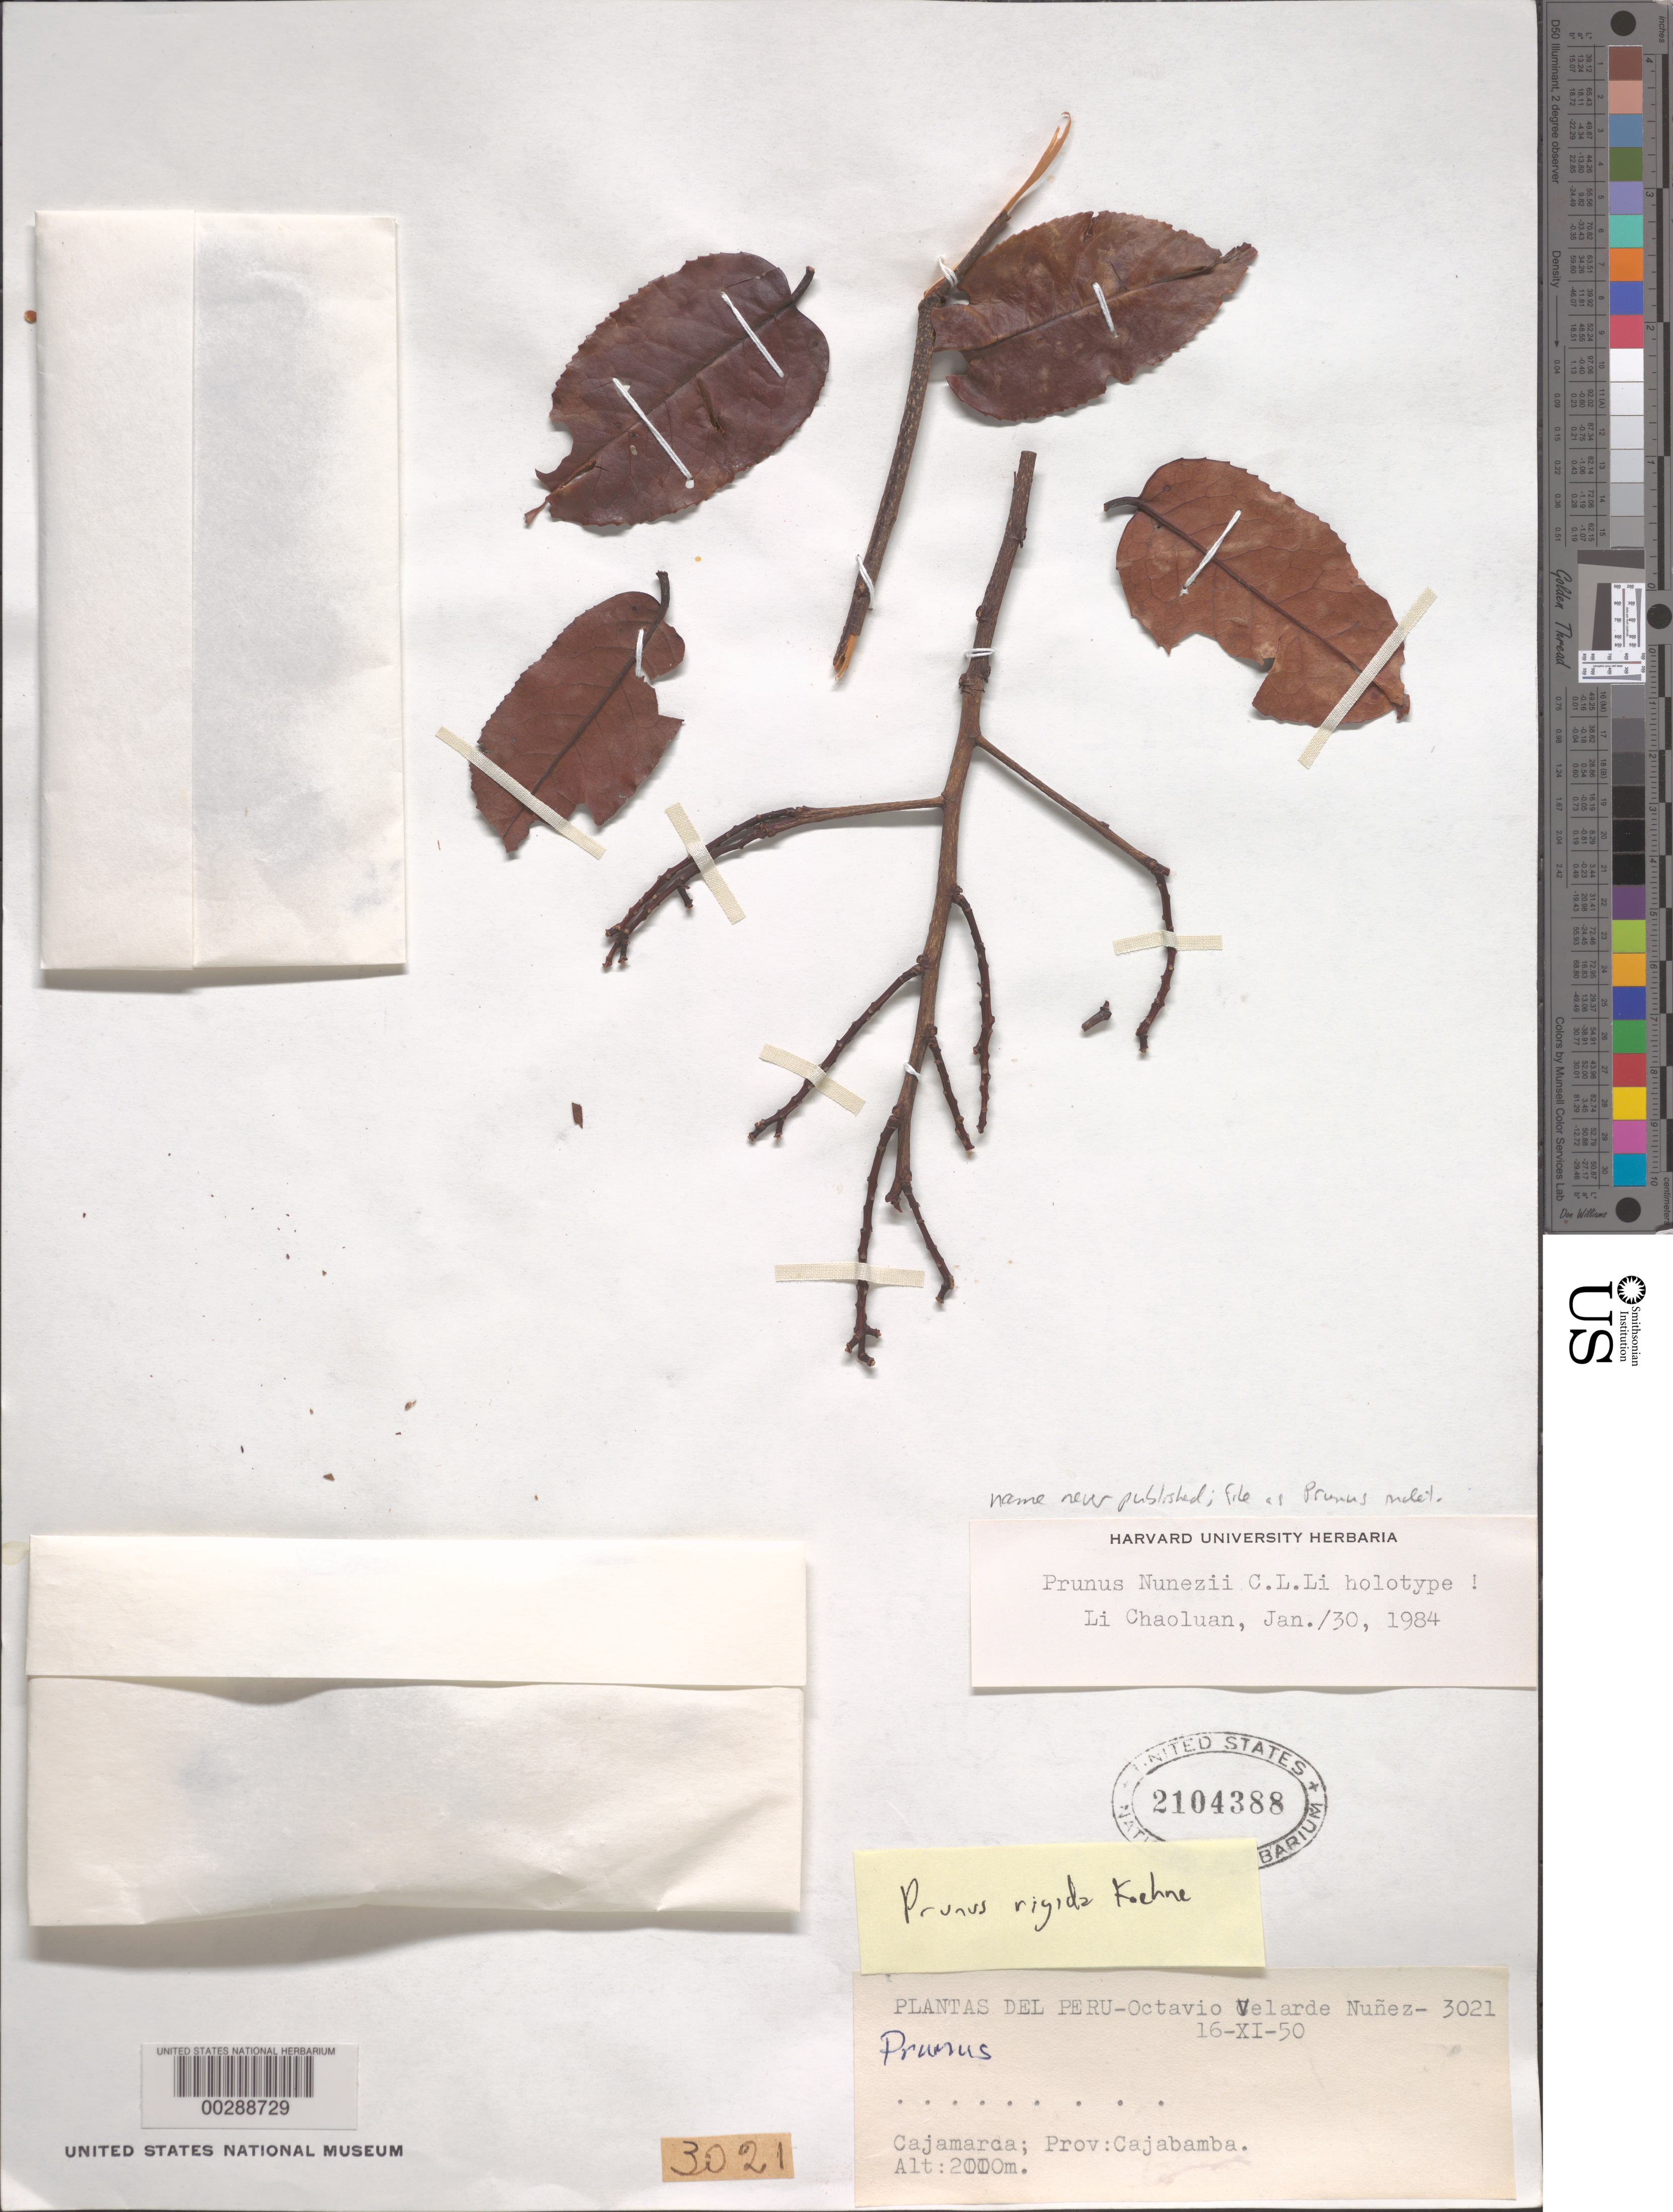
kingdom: Plantae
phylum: Tracheophyta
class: Magnoliopsida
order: Rosales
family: Rosaceae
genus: Prunus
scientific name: Prunus sp.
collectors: O. Nuñez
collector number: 3021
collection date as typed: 16 Nov 1950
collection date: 1950-11-16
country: Peru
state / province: Cajamarca / Lima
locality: Cajatambo Province [?]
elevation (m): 3000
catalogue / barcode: US 2104388